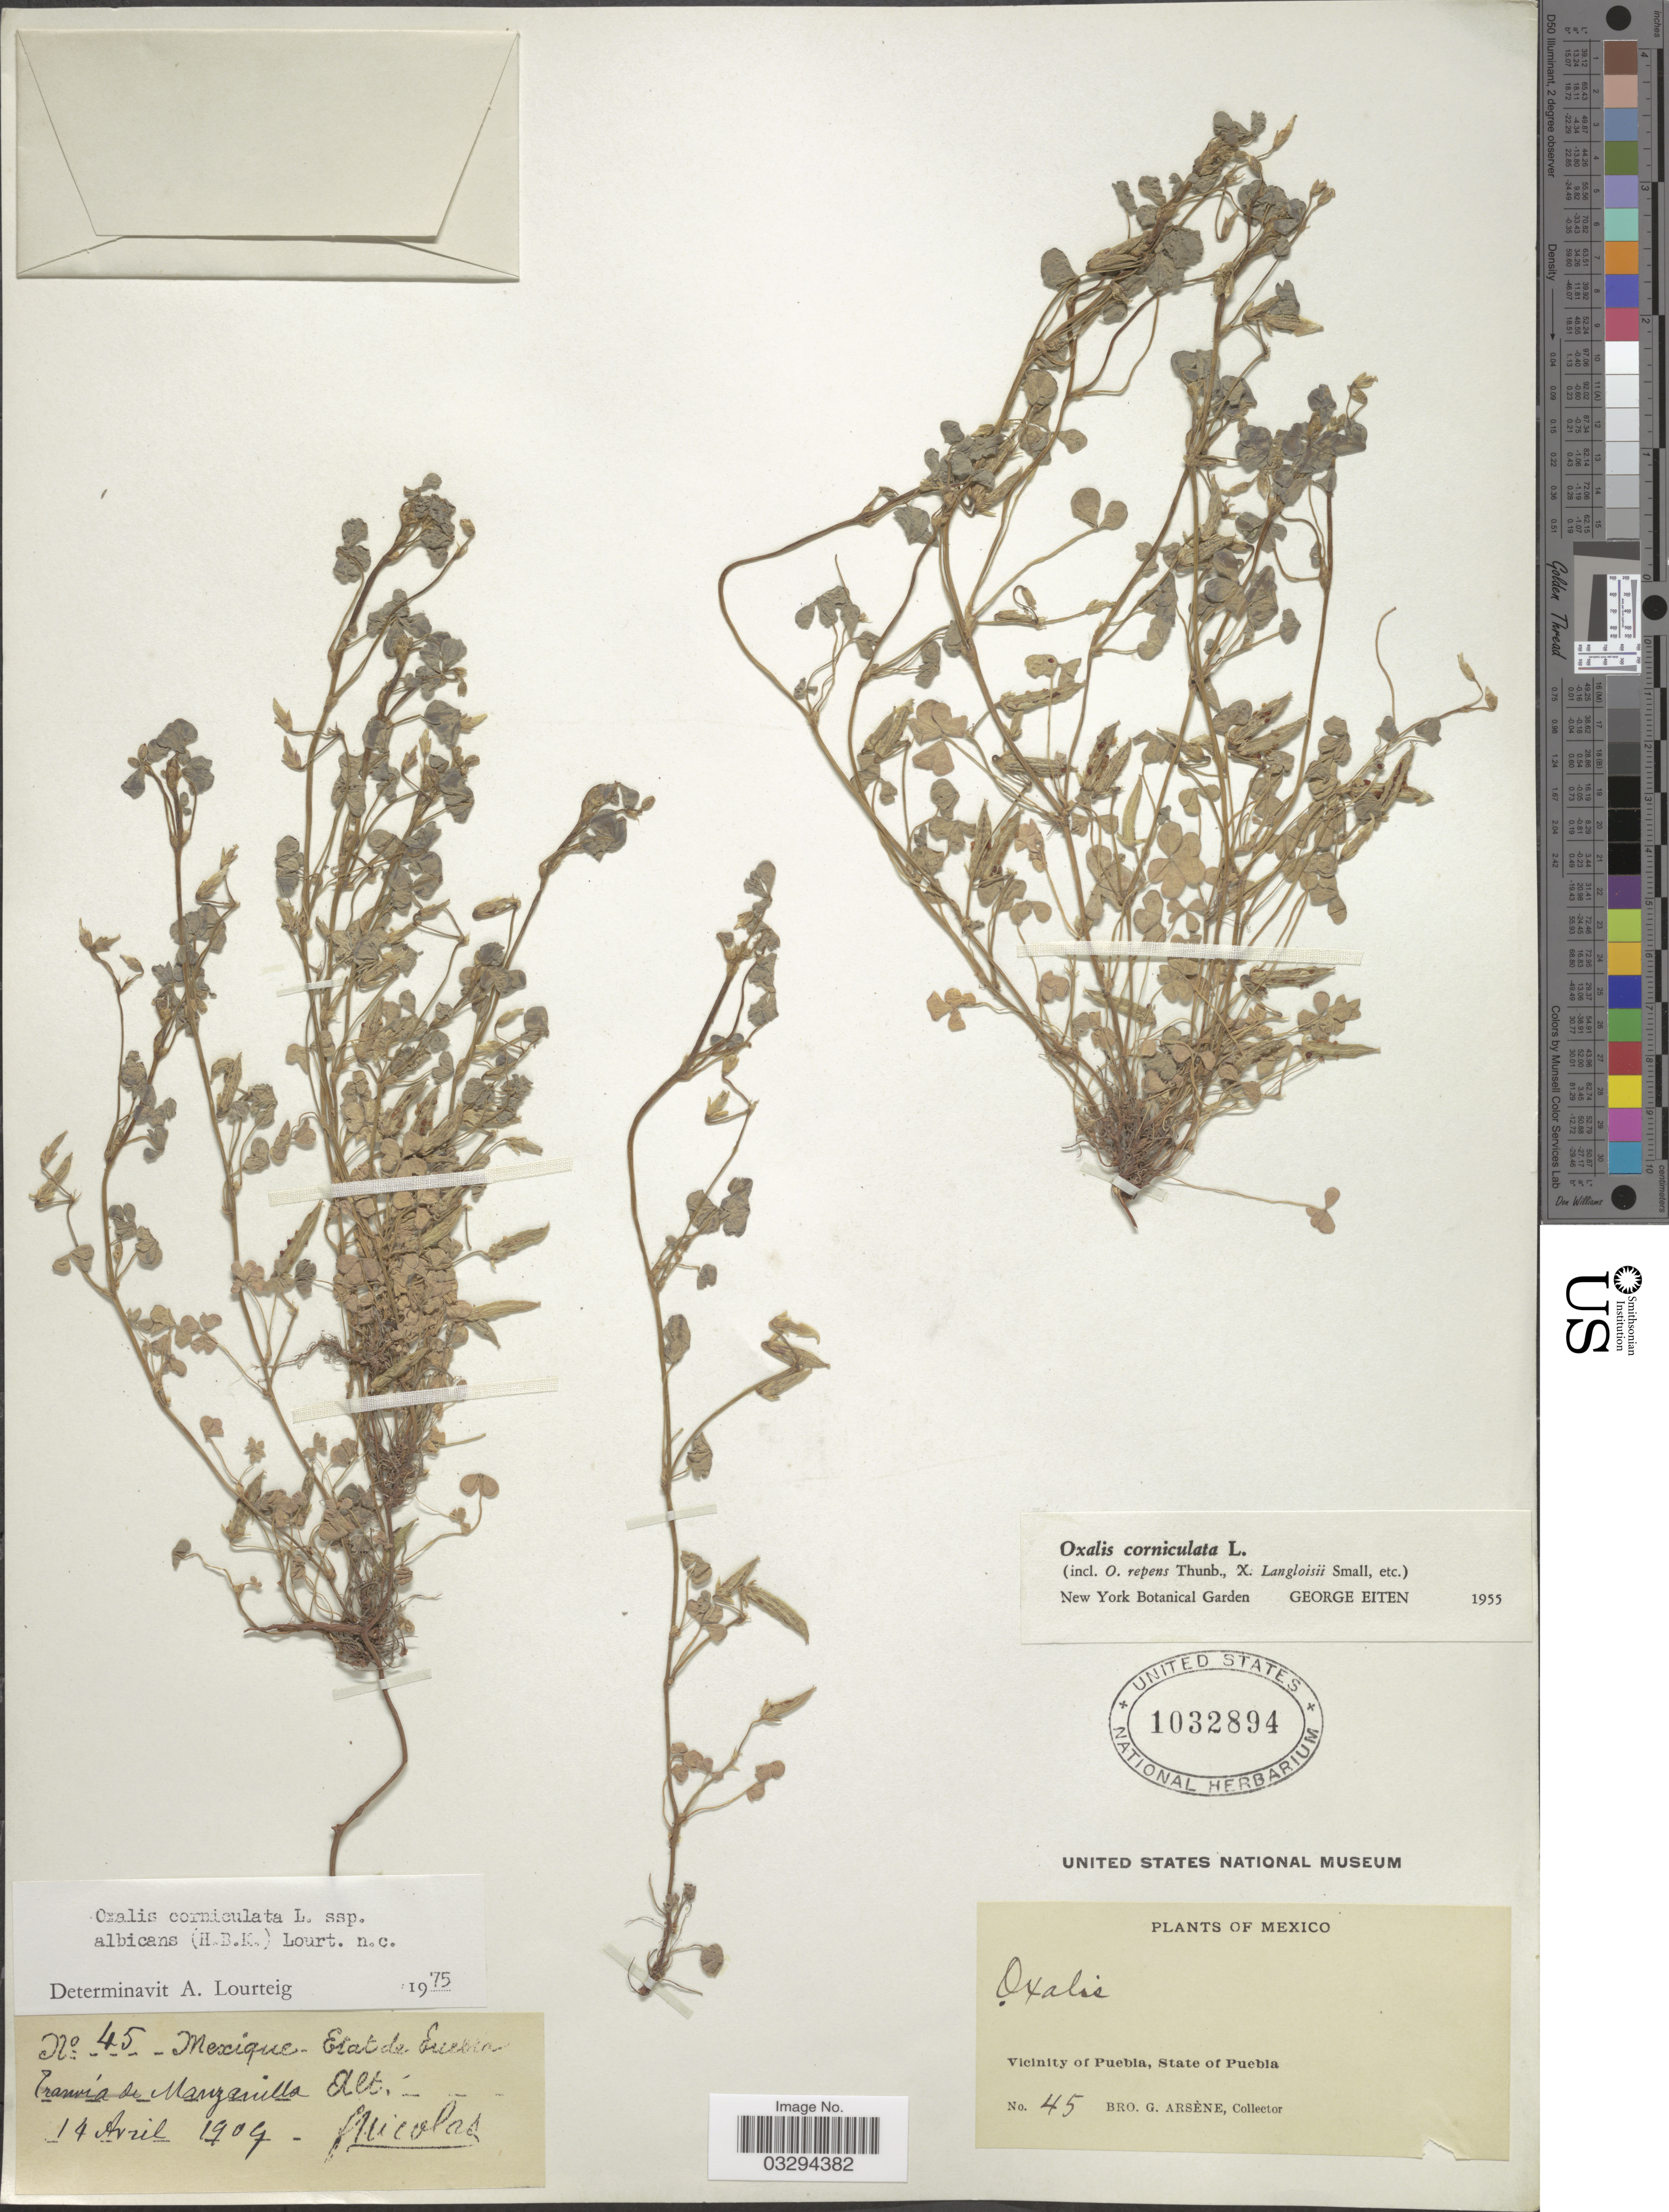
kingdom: Plantae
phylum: Tracheophyta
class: Magnoliopsida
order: Oxalidales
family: Oxalidaceae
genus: Oxalis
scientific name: Oxalis corniculata subsp. albicans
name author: (Kunth) Lourteig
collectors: Bro. G. Arsène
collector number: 45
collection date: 1909-04-14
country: Mexico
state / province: Puebla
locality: Tranvia de Manzanilla. Vicinity of Puebla.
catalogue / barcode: US 1032894